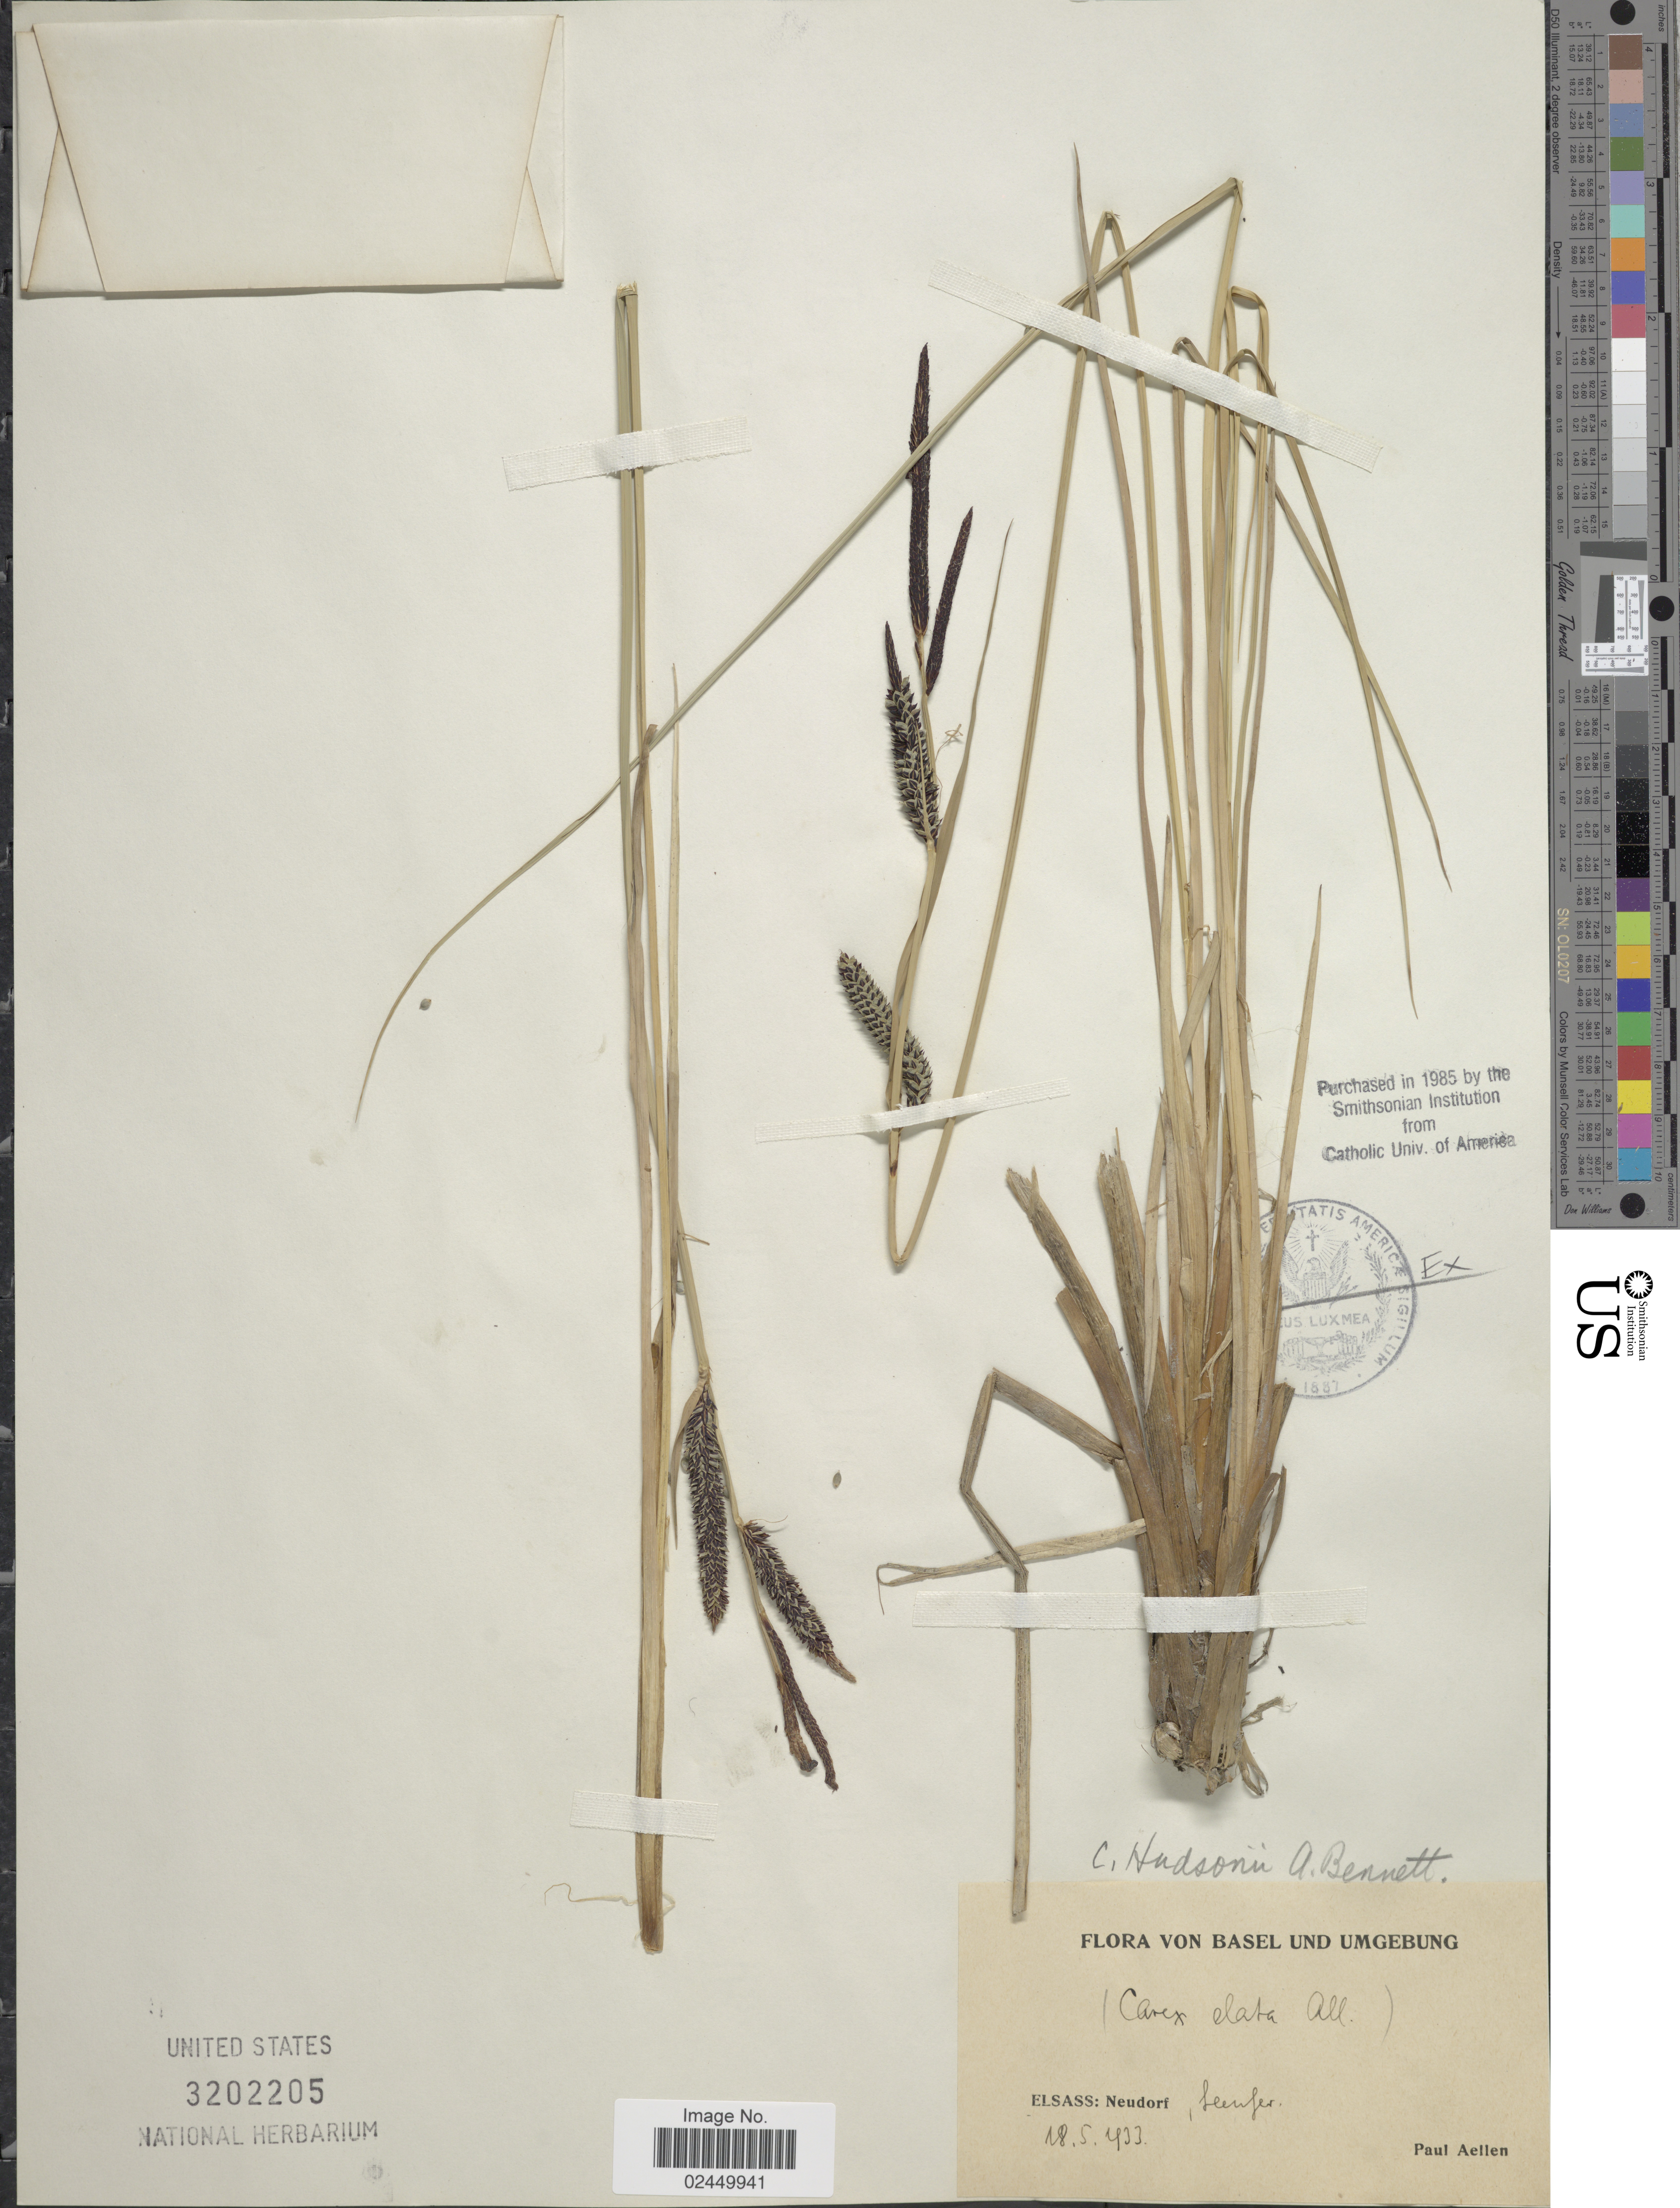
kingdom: Plantae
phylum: Tracheophyta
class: Liliopsida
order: Poales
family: Cyperaceae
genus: Carex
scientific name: Carex elata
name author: All.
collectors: P. Aellen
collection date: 1933-05-18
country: France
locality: Basel und Umgebung. Elsass: Neudorf, Seenfer [interpreted]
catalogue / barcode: US 3202205